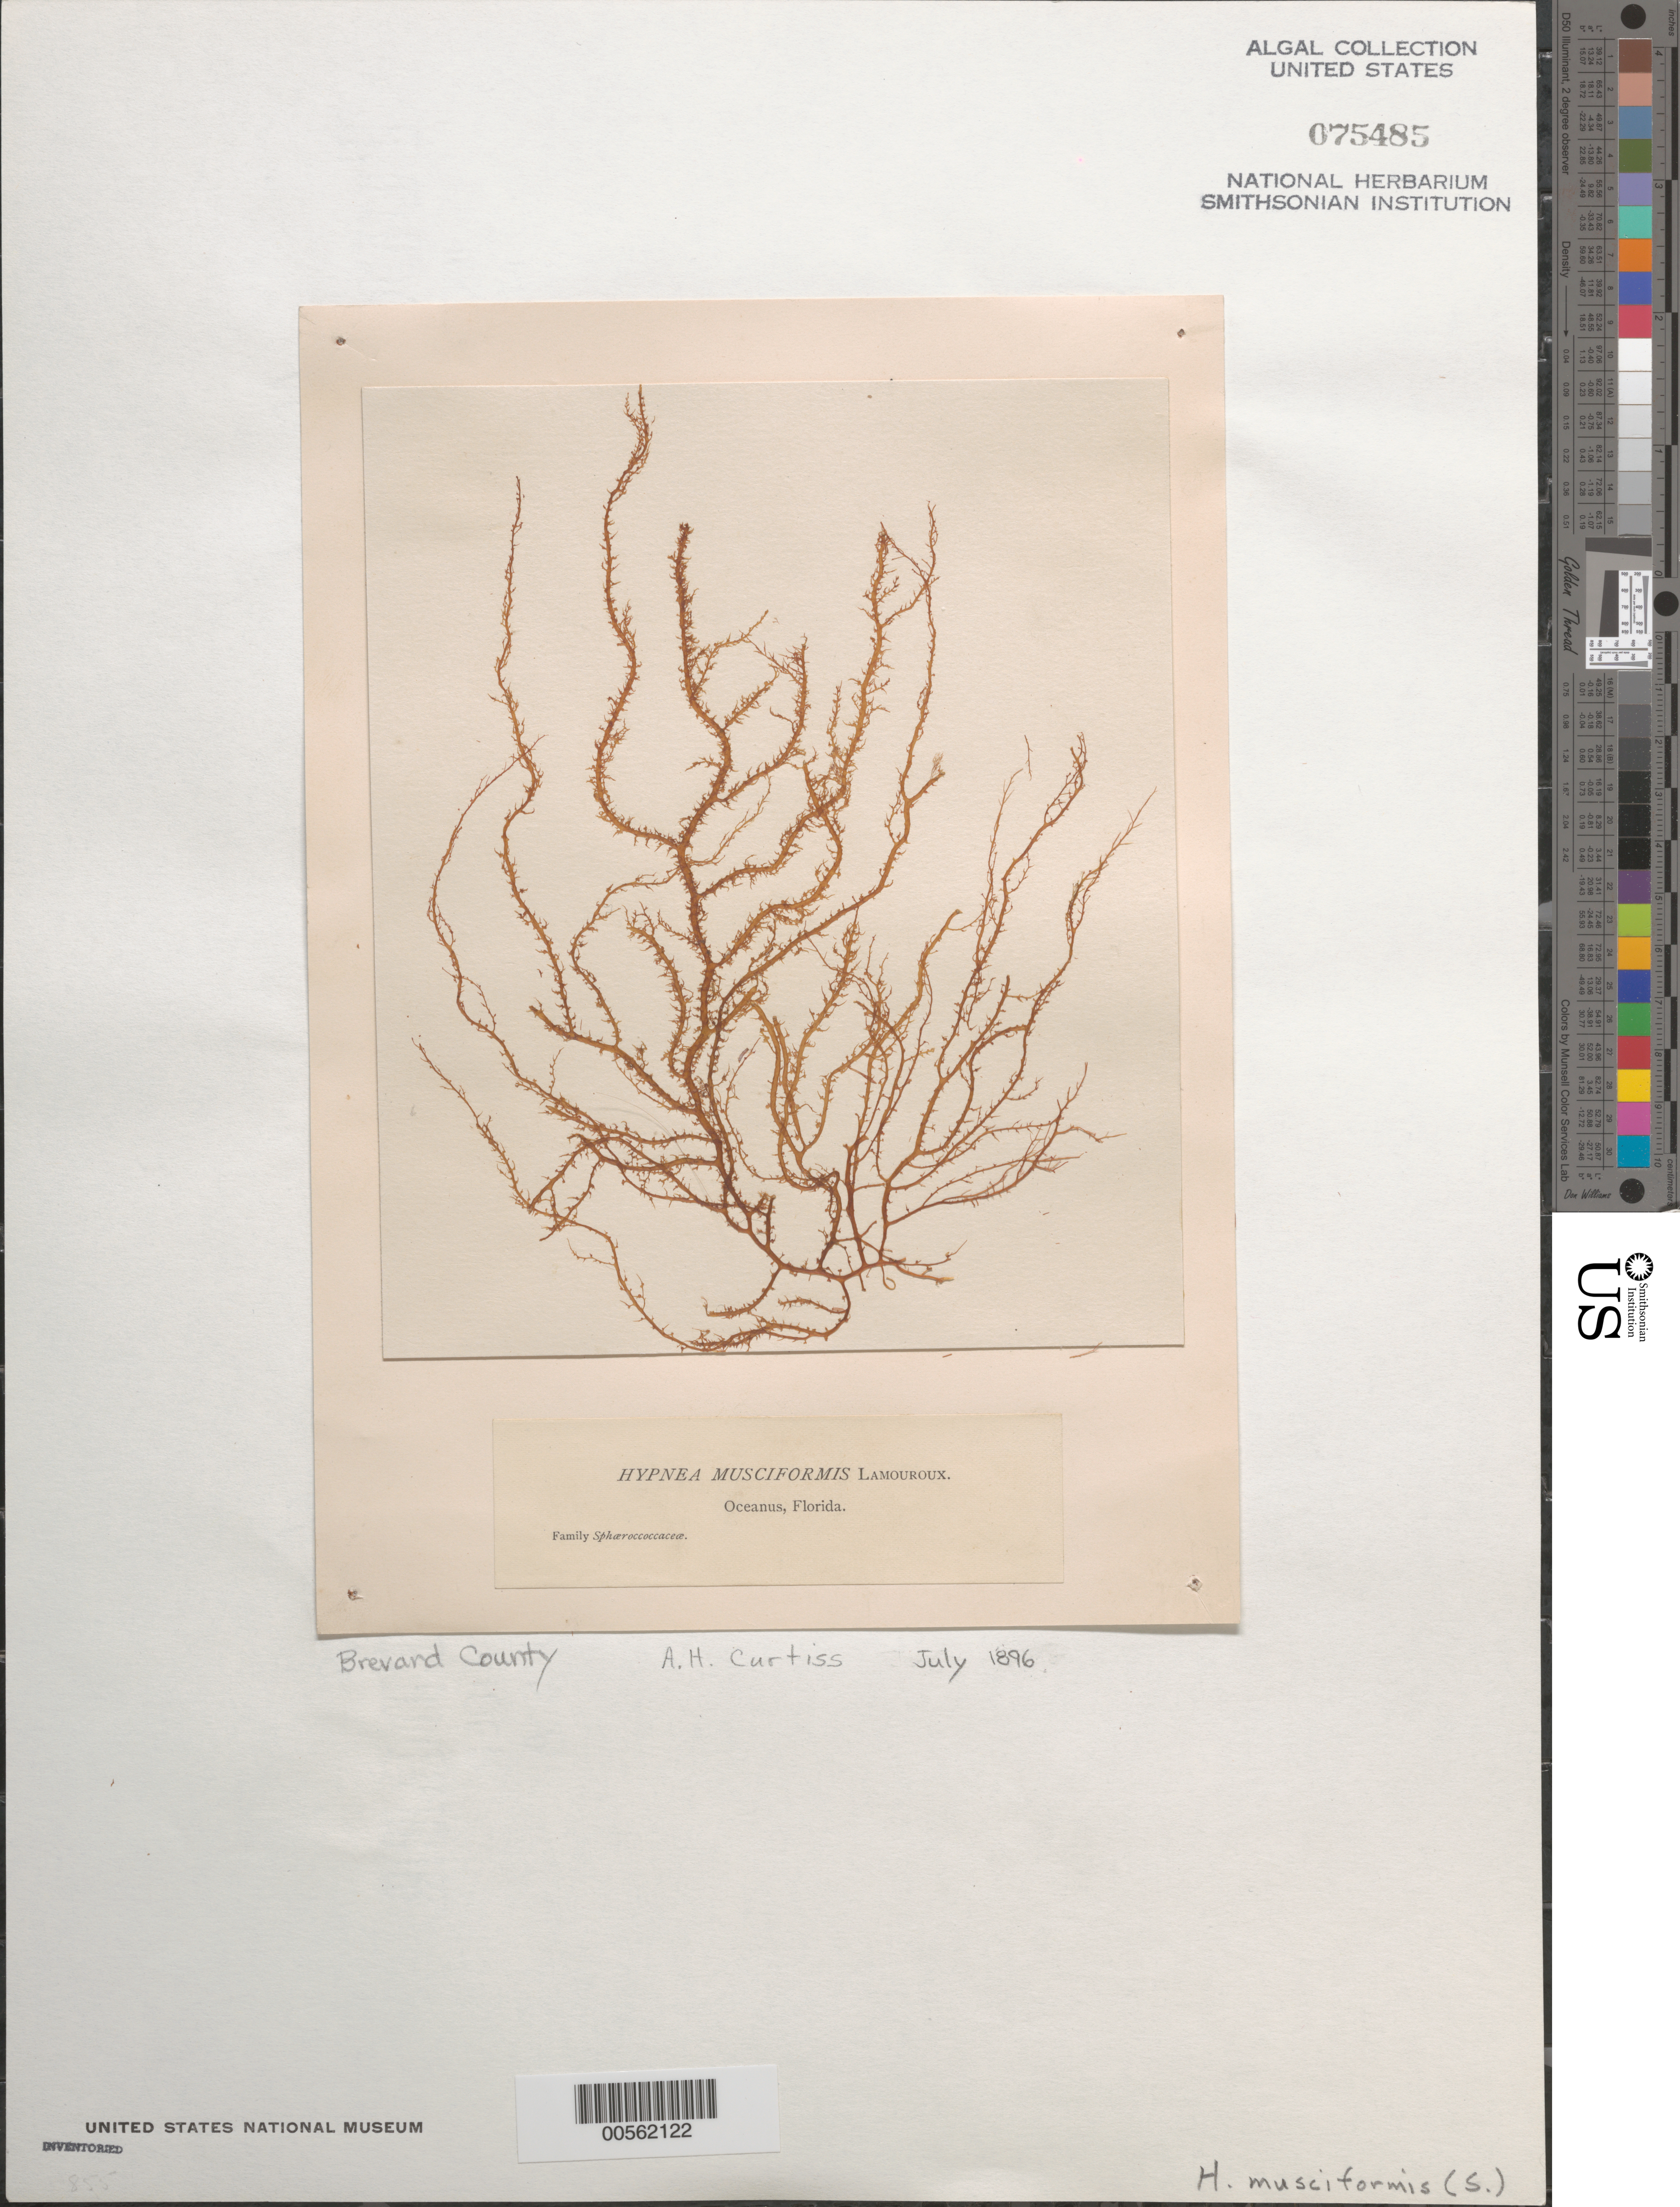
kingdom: Plantae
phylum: Rhodophyta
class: Florideophyceae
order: Gigartinales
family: Cystocloniaceae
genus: Hypnea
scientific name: Hypnea musciformis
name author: (Wulfen) J.V.Lamouroux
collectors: A. H. Curtiss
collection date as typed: Jul 1896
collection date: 1896-07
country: United States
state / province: Florida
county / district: Brevard County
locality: Oceanus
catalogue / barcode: US 75485